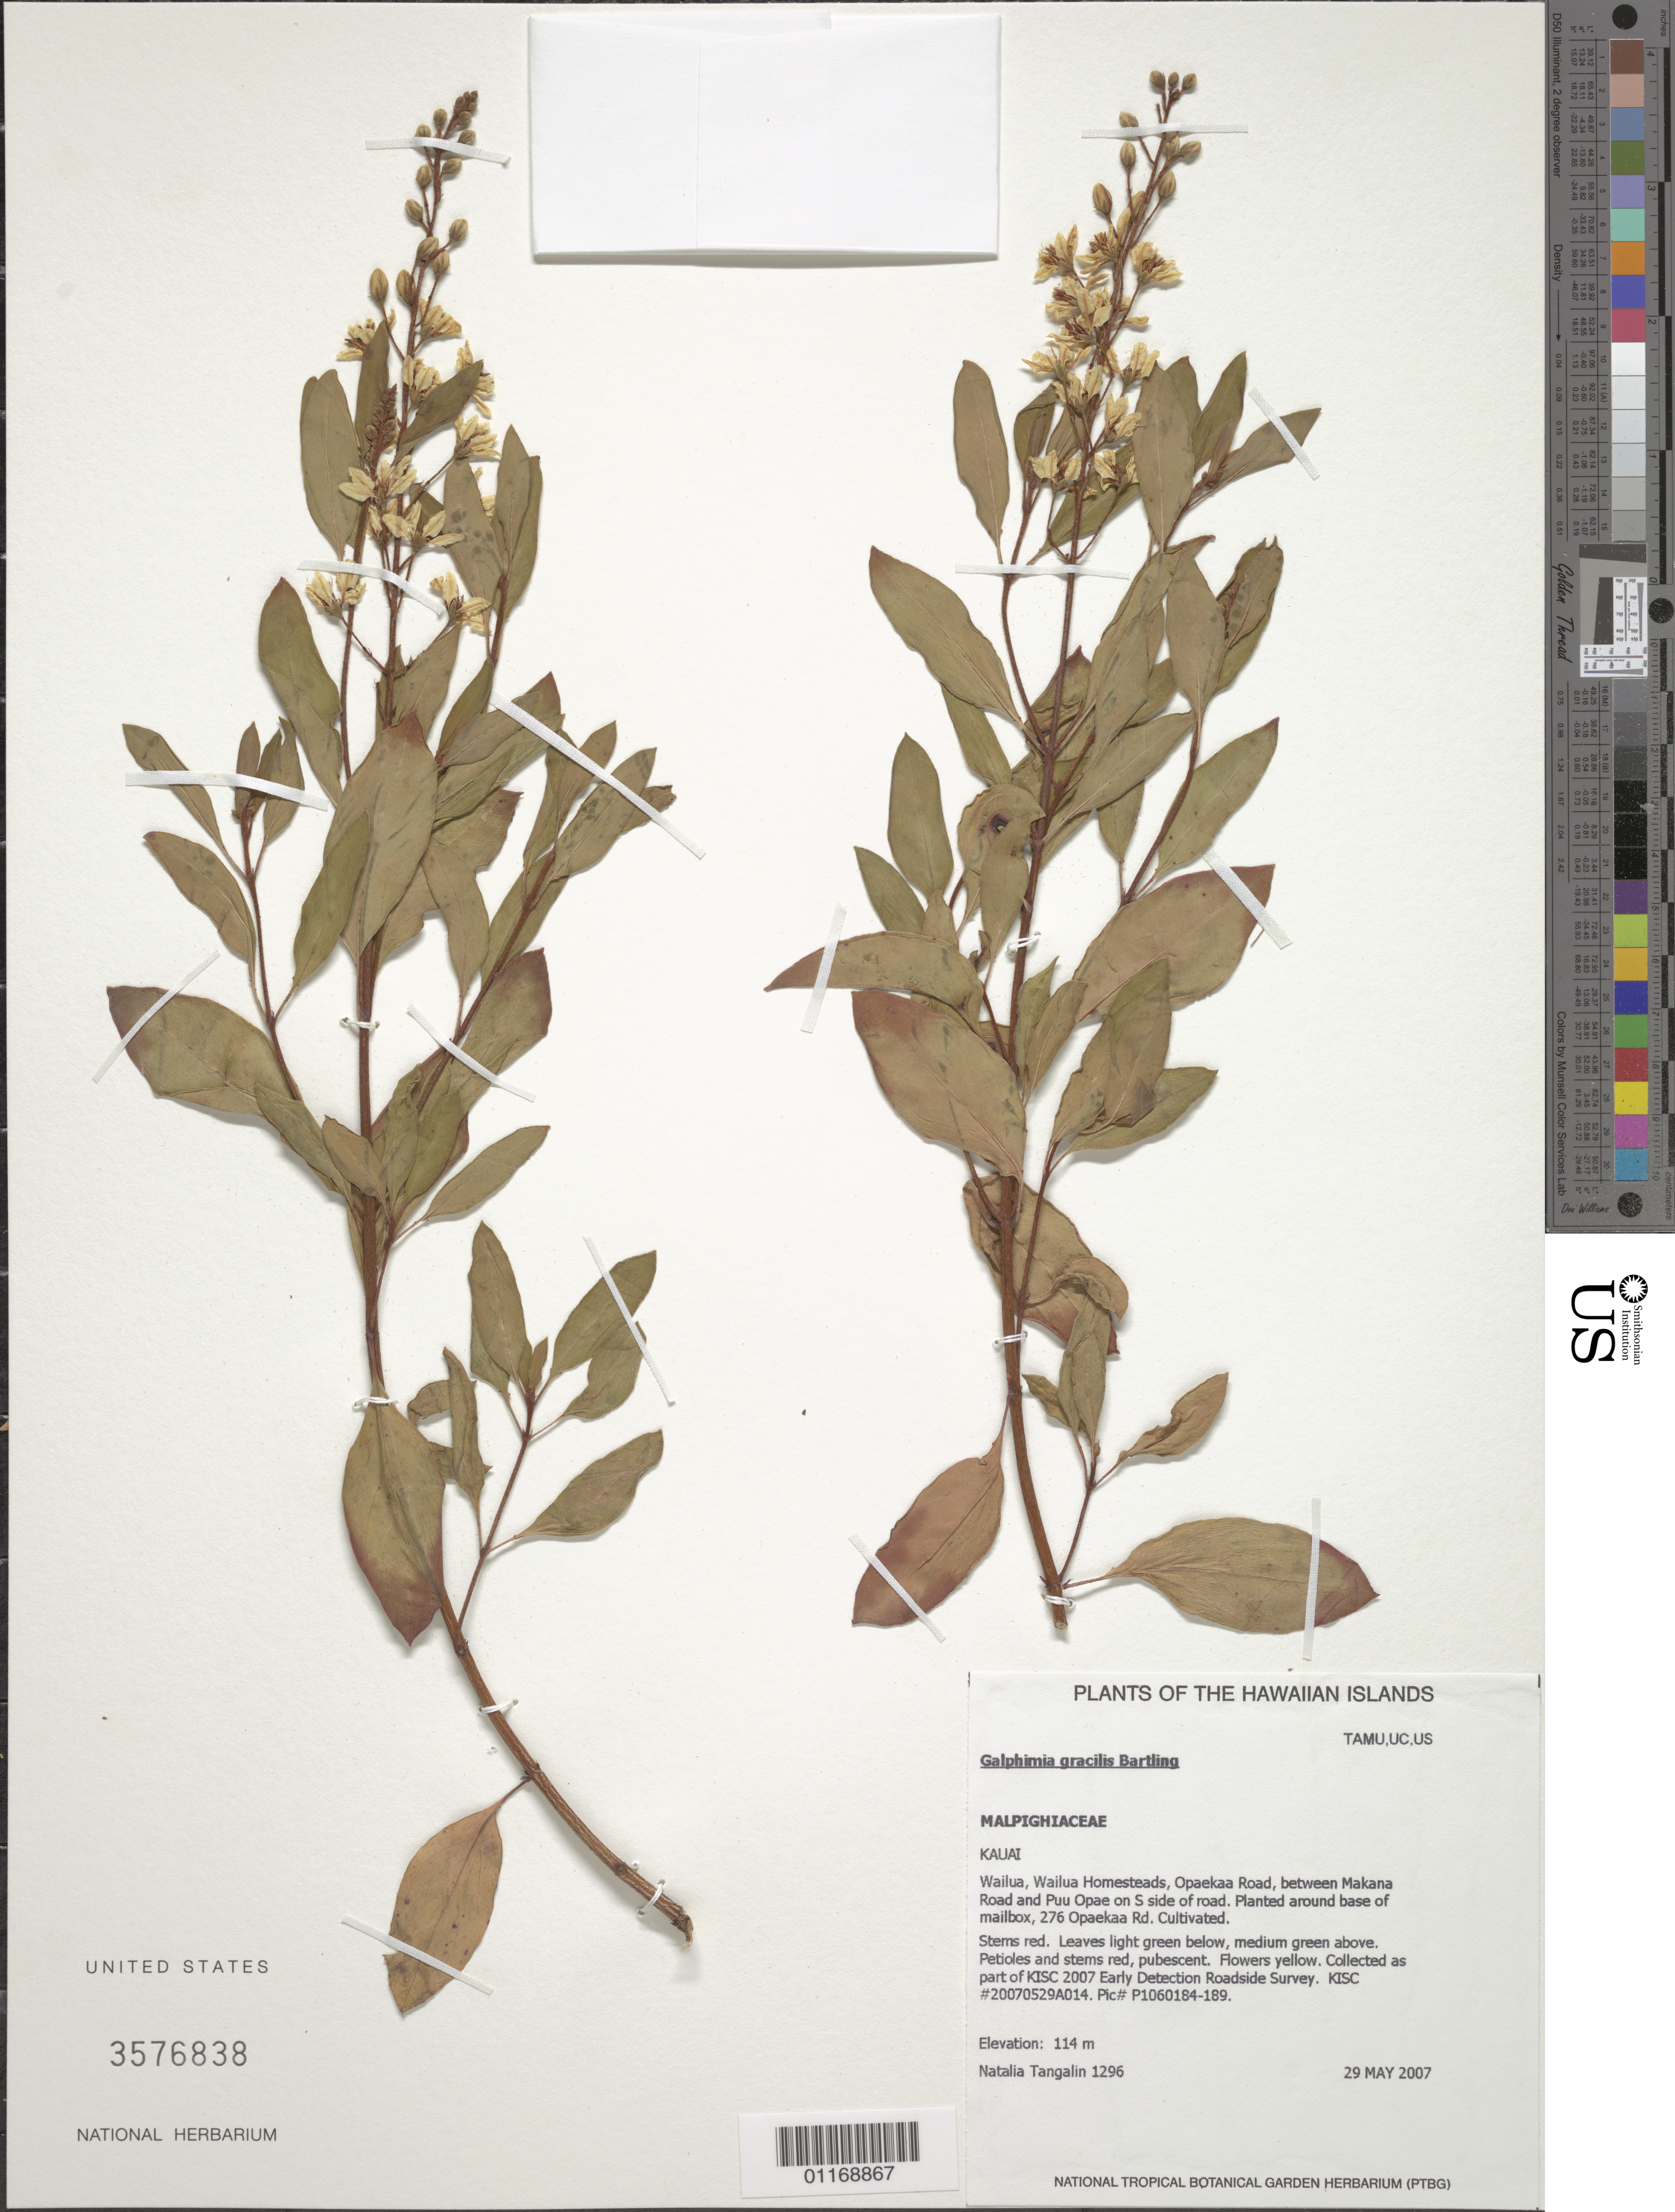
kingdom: Plantae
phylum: Tracheophyta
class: Magnoliopsida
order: Malpighiales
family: Malpighiaceae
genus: Galphimia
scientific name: Galphimia gracilis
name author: Bartl.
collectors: N. Tangalin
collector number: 1296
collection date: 2007-05-29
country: United States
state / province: Hawaii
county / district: Kauai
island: Kaua'i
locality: Wailua, Wailua Homesteads, on Opaekaa Rd, between Makana Road and puu Opae on S side of road. Around base of mailbox, 276 Opaekaa Rd.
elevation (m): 114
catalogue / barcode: US 3576838